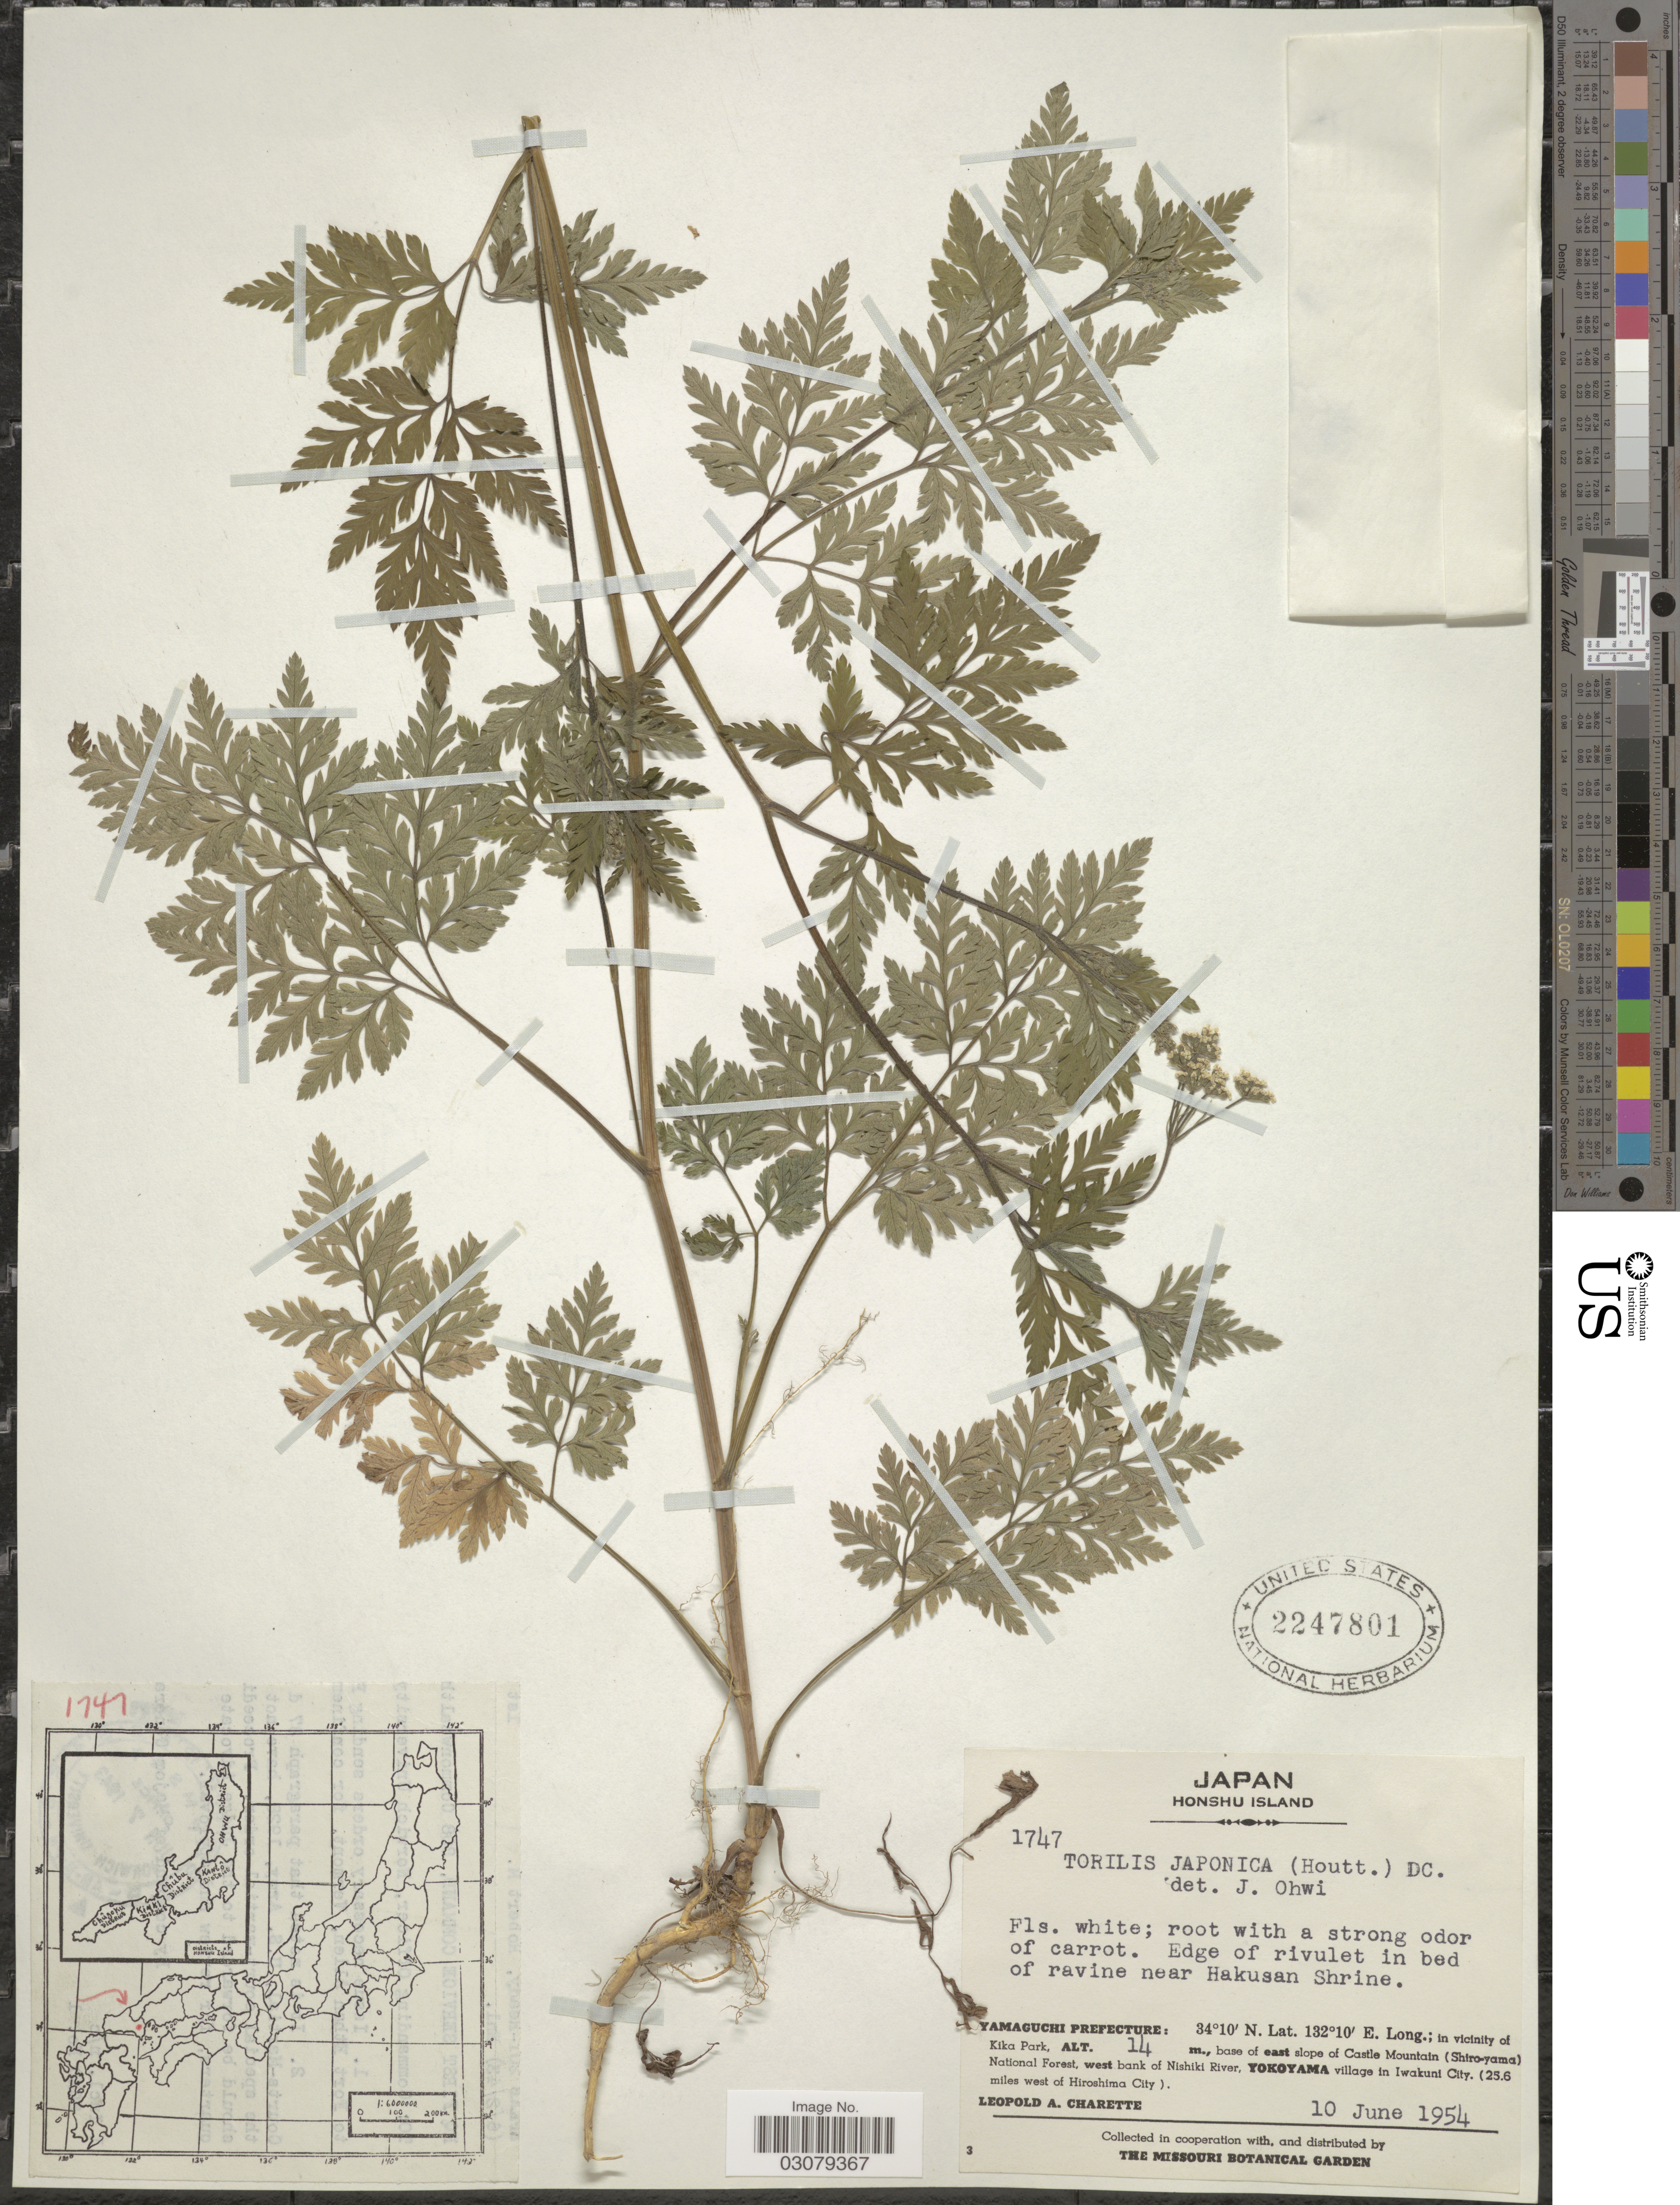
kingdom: Plantae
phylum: Tracheophyta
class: Magnoliopsida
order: Apiales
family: Apiaceae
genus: Torilis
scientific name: Torilis japonica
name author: (Houtt.) DC.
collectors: L. A. Charette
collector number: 1747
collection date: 1954-06-10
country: Japan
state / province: Yamaguti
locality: Honshu Island. Yamaguchi Prefecture: in vicinity of Kika Park, base of east slope of Castle Mountain (Shiro-yama) National Forest, west bank of Nishiki River, Yokoyama village in Iwakuni City. (25.6 miles west of Hiroshima City).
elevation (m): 14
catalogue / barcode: US 2247801